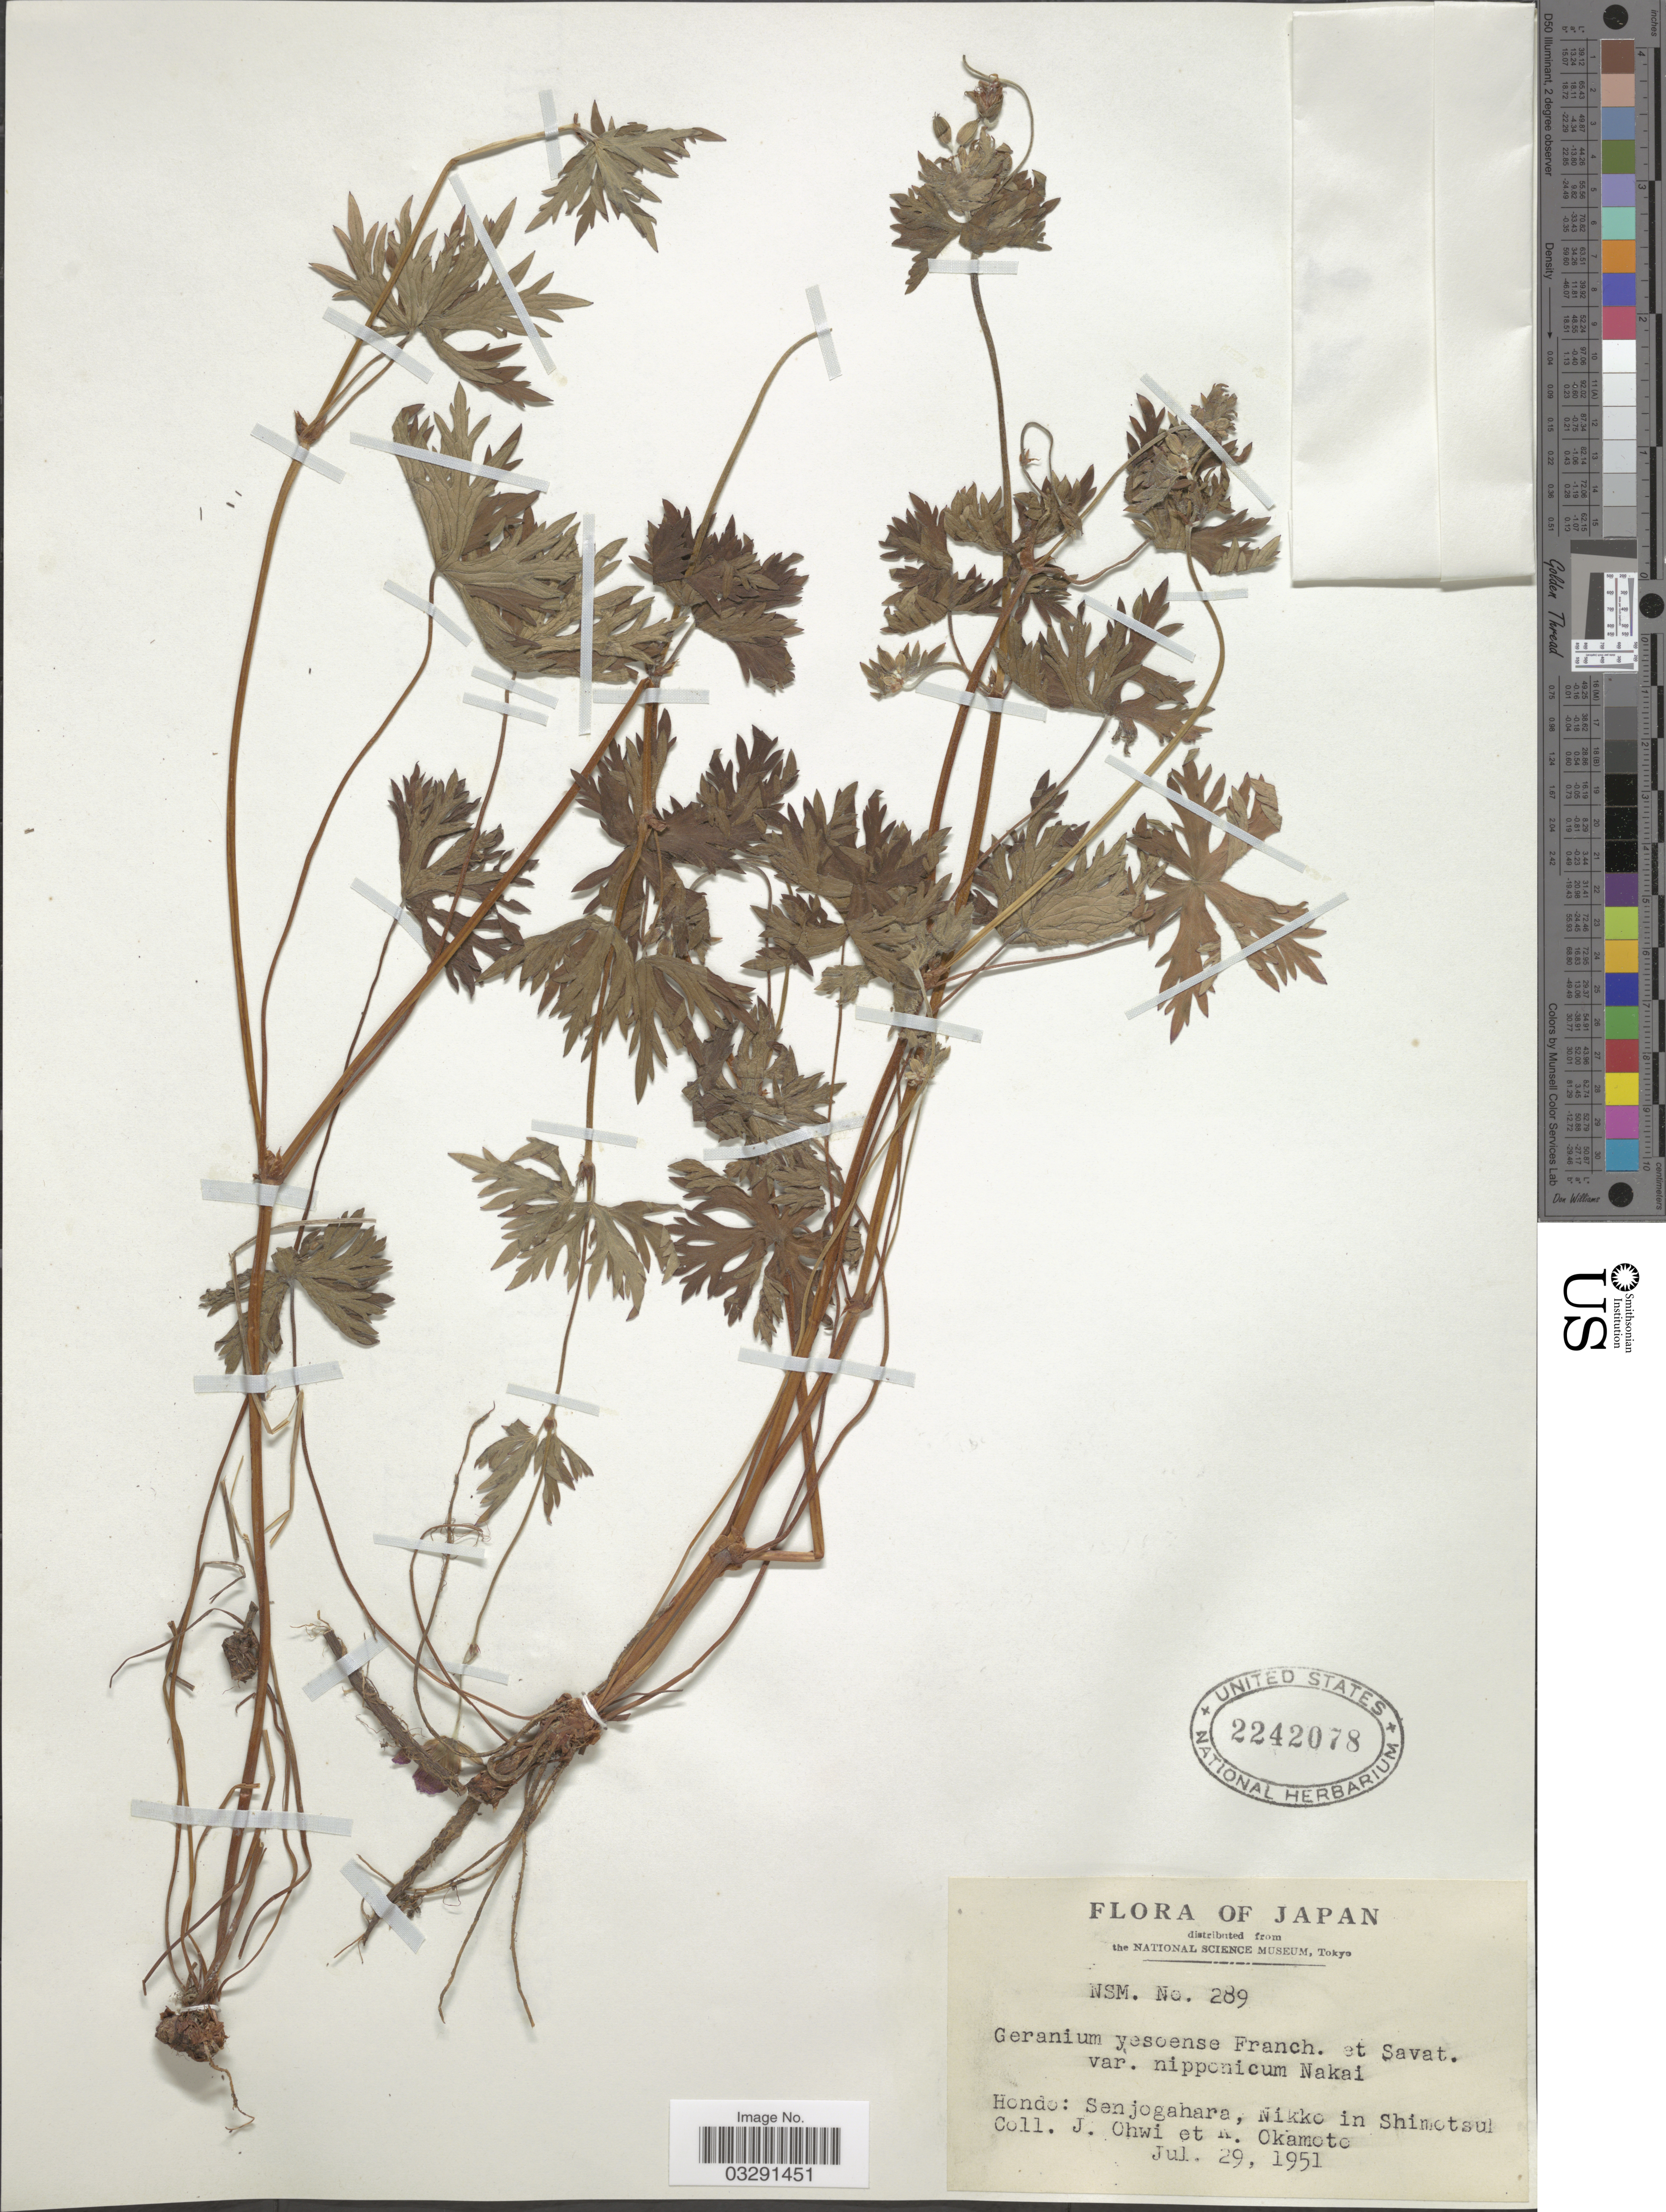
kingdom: Plantae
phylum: Tracheophyta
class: Magnoliopsida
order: Geraniales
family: Geraniaceae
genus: Geranium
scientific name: Geranium yesoense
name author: Franch. & Sav.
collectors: J. Ohwi & K. Okamoto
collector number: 289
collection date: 1951-07-29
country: Japan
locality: Hondo: Senjogahara, Nikko in Shimotsuke.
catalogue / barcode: US 2242078